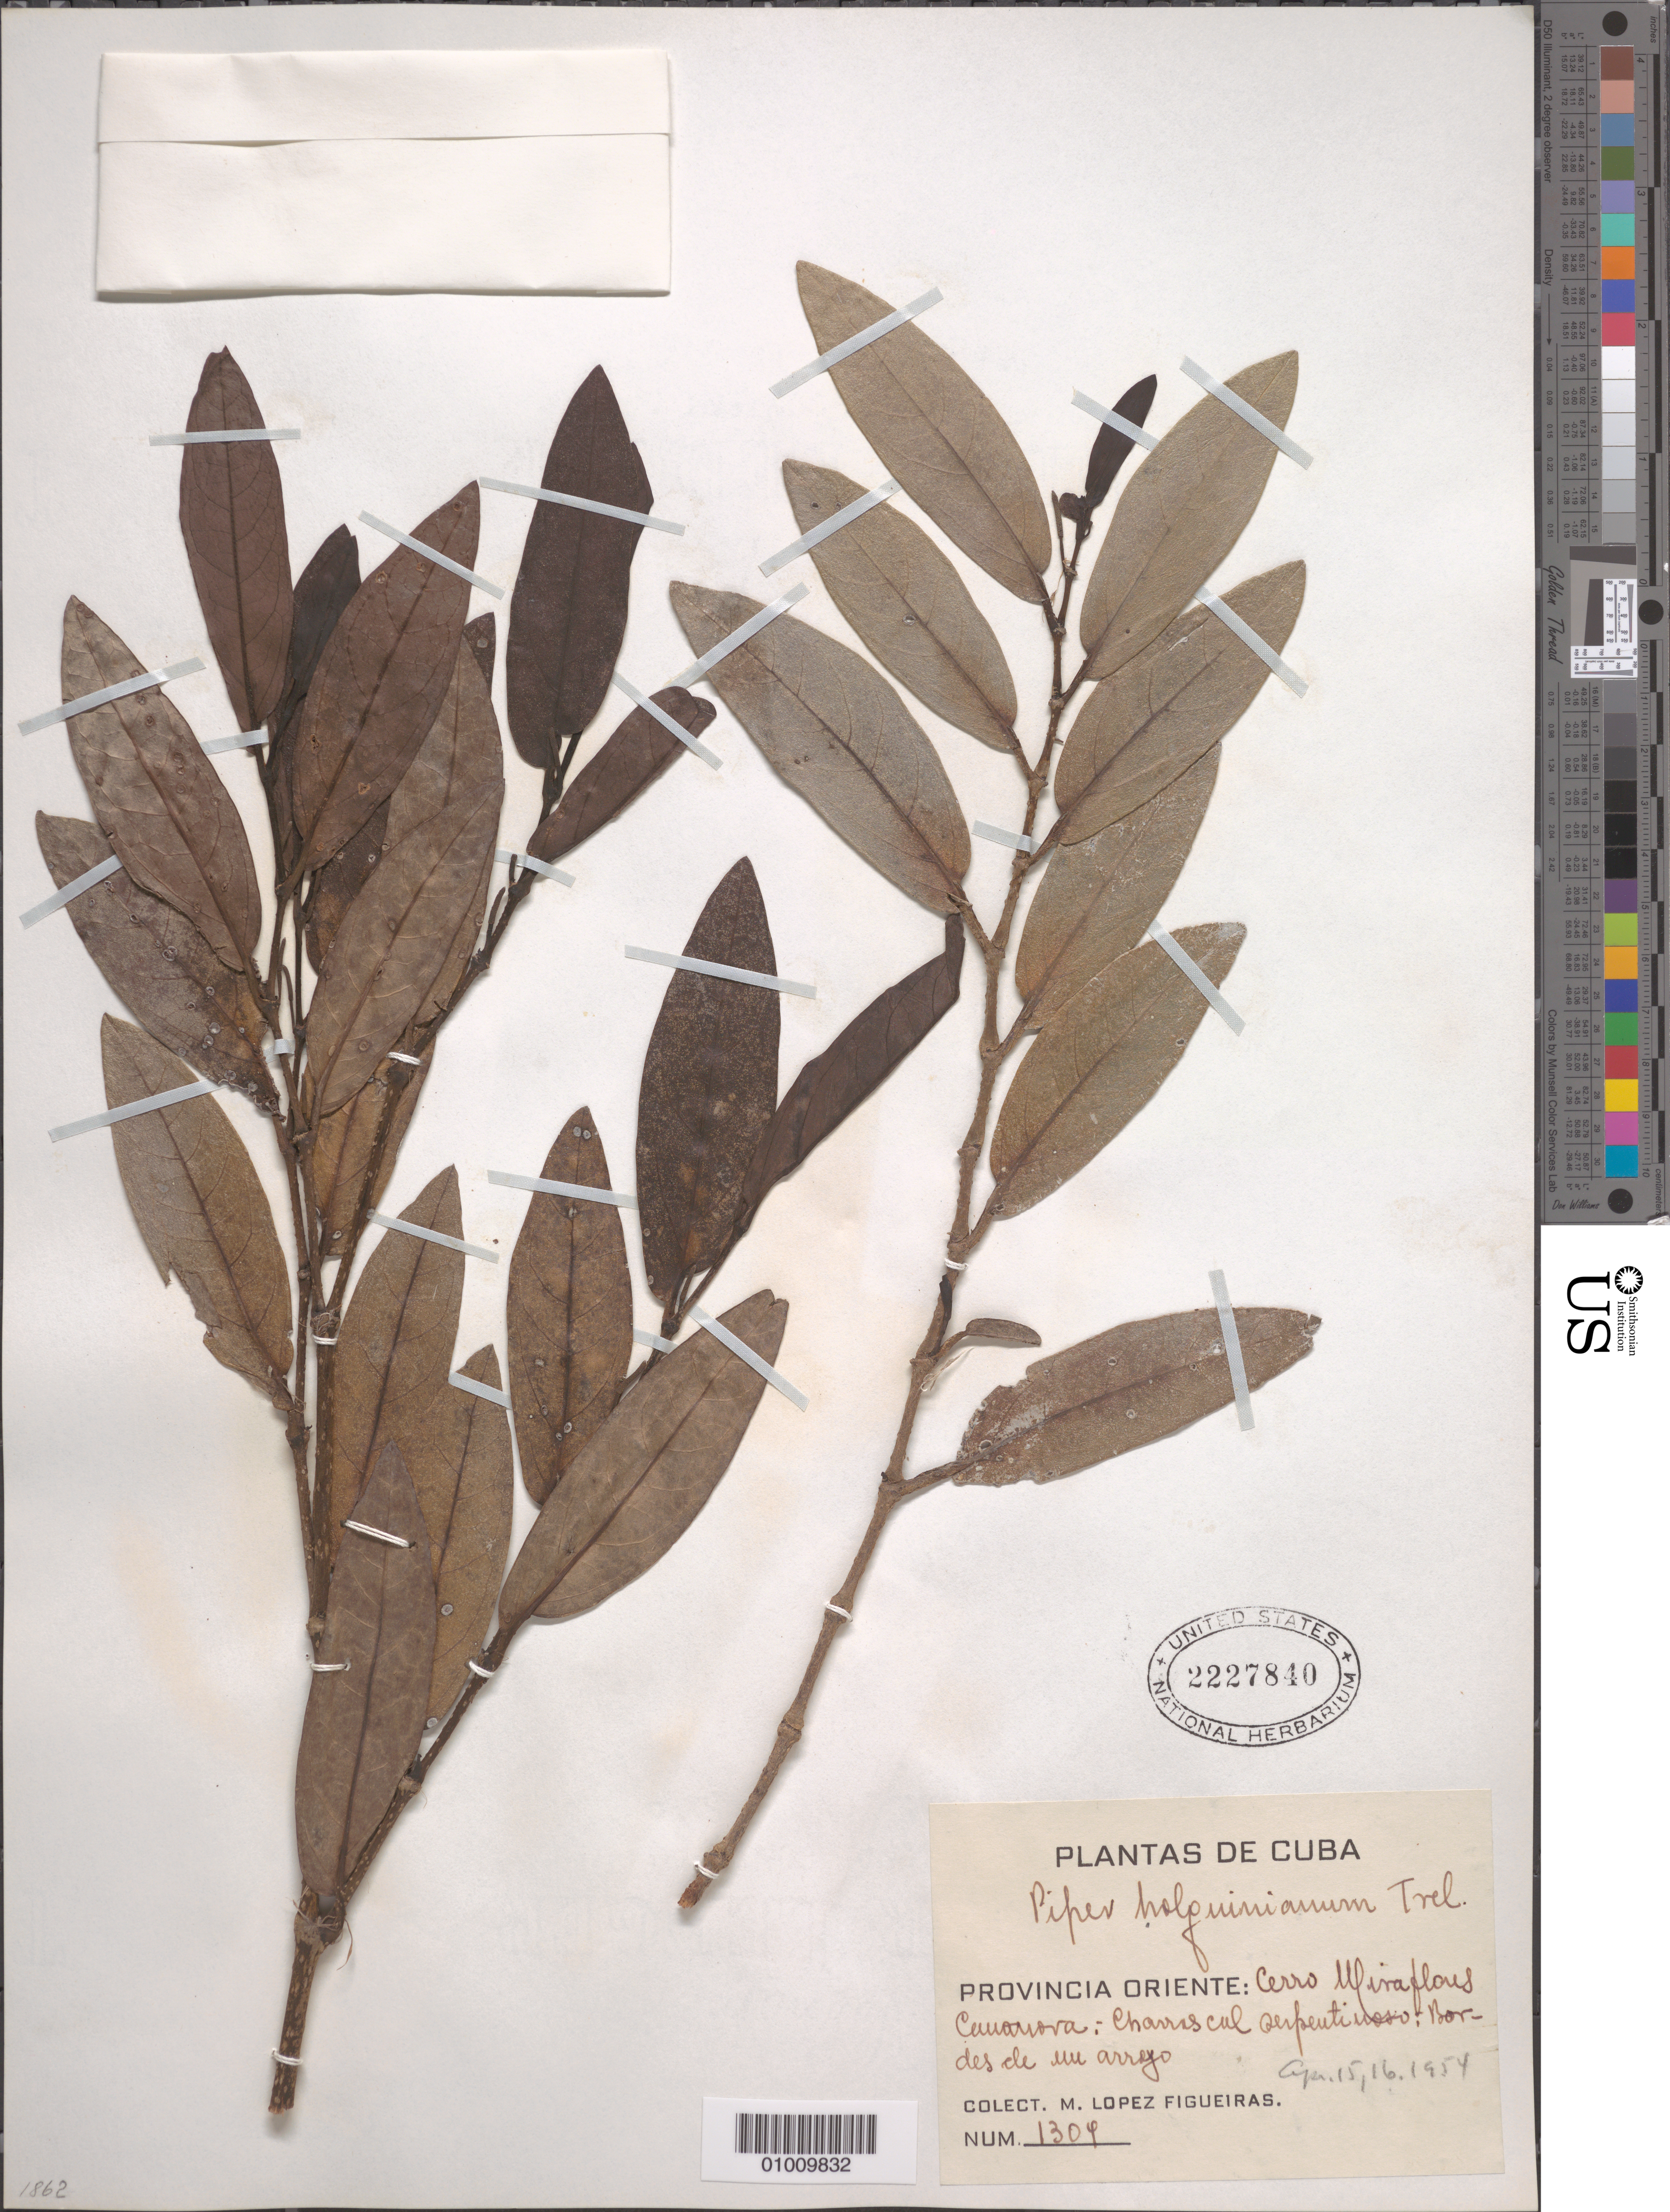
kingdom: Plantae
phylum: Tracheophyta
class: Magnoliopsida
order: Piperales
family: Piperaceae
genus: Piper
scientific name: Piper holguinianum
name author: Trel.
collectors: M. López Figueiras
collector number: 1309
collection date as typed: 15 Apr 1954 and 16 Apr 1954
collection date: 1954-04-15,1954-04-16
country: Cuba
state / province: Oriente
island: Cuba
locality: Cerro Miraflores Cananova: Charrascul arpeutiouso, Bordes ele un arrego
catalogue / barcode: US 2227840